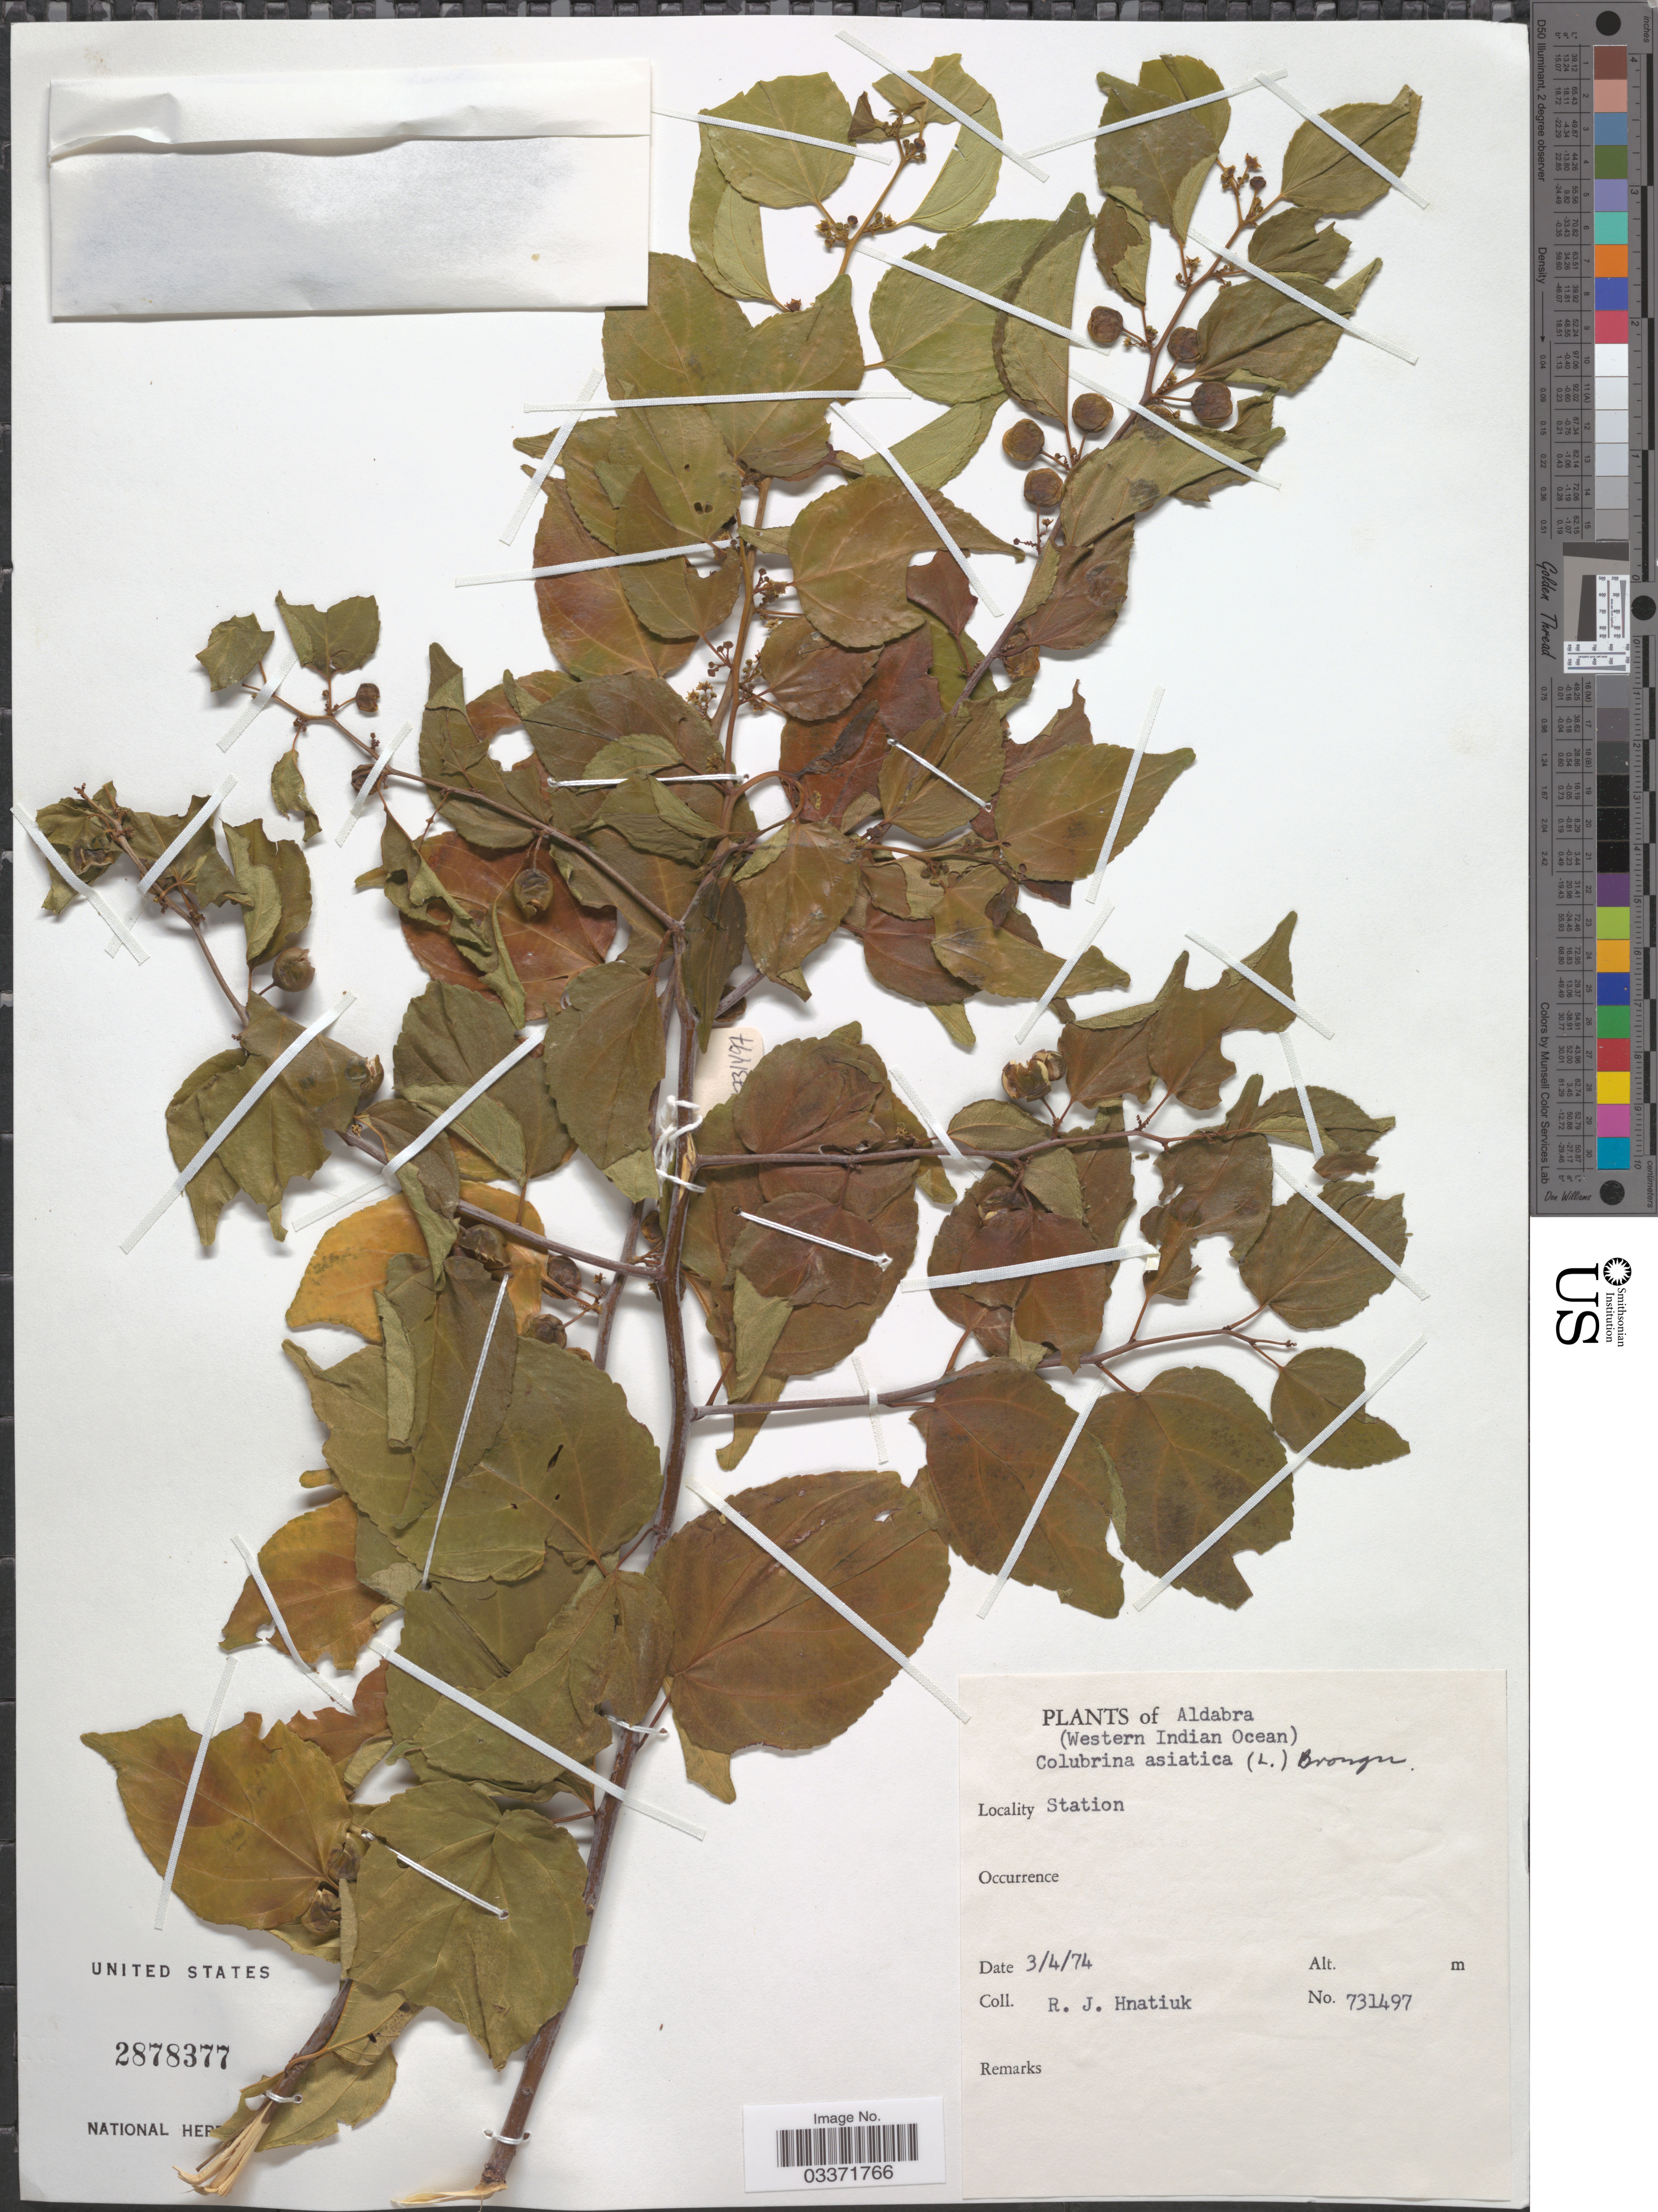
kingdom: Plantae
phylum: Tracheophyta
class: Magnoliopsida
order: Rosales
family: Rhamnaceae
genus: Colubrina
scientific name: Colubrina asiatica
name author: (L.) Brongn.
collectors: R. Hnatiuk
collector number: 731497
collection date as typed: Transcribed d/m/y: 3/4/74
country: Seychelles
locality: Aldabra (Western Indian Ocean), Station.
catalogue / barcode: US 2878377